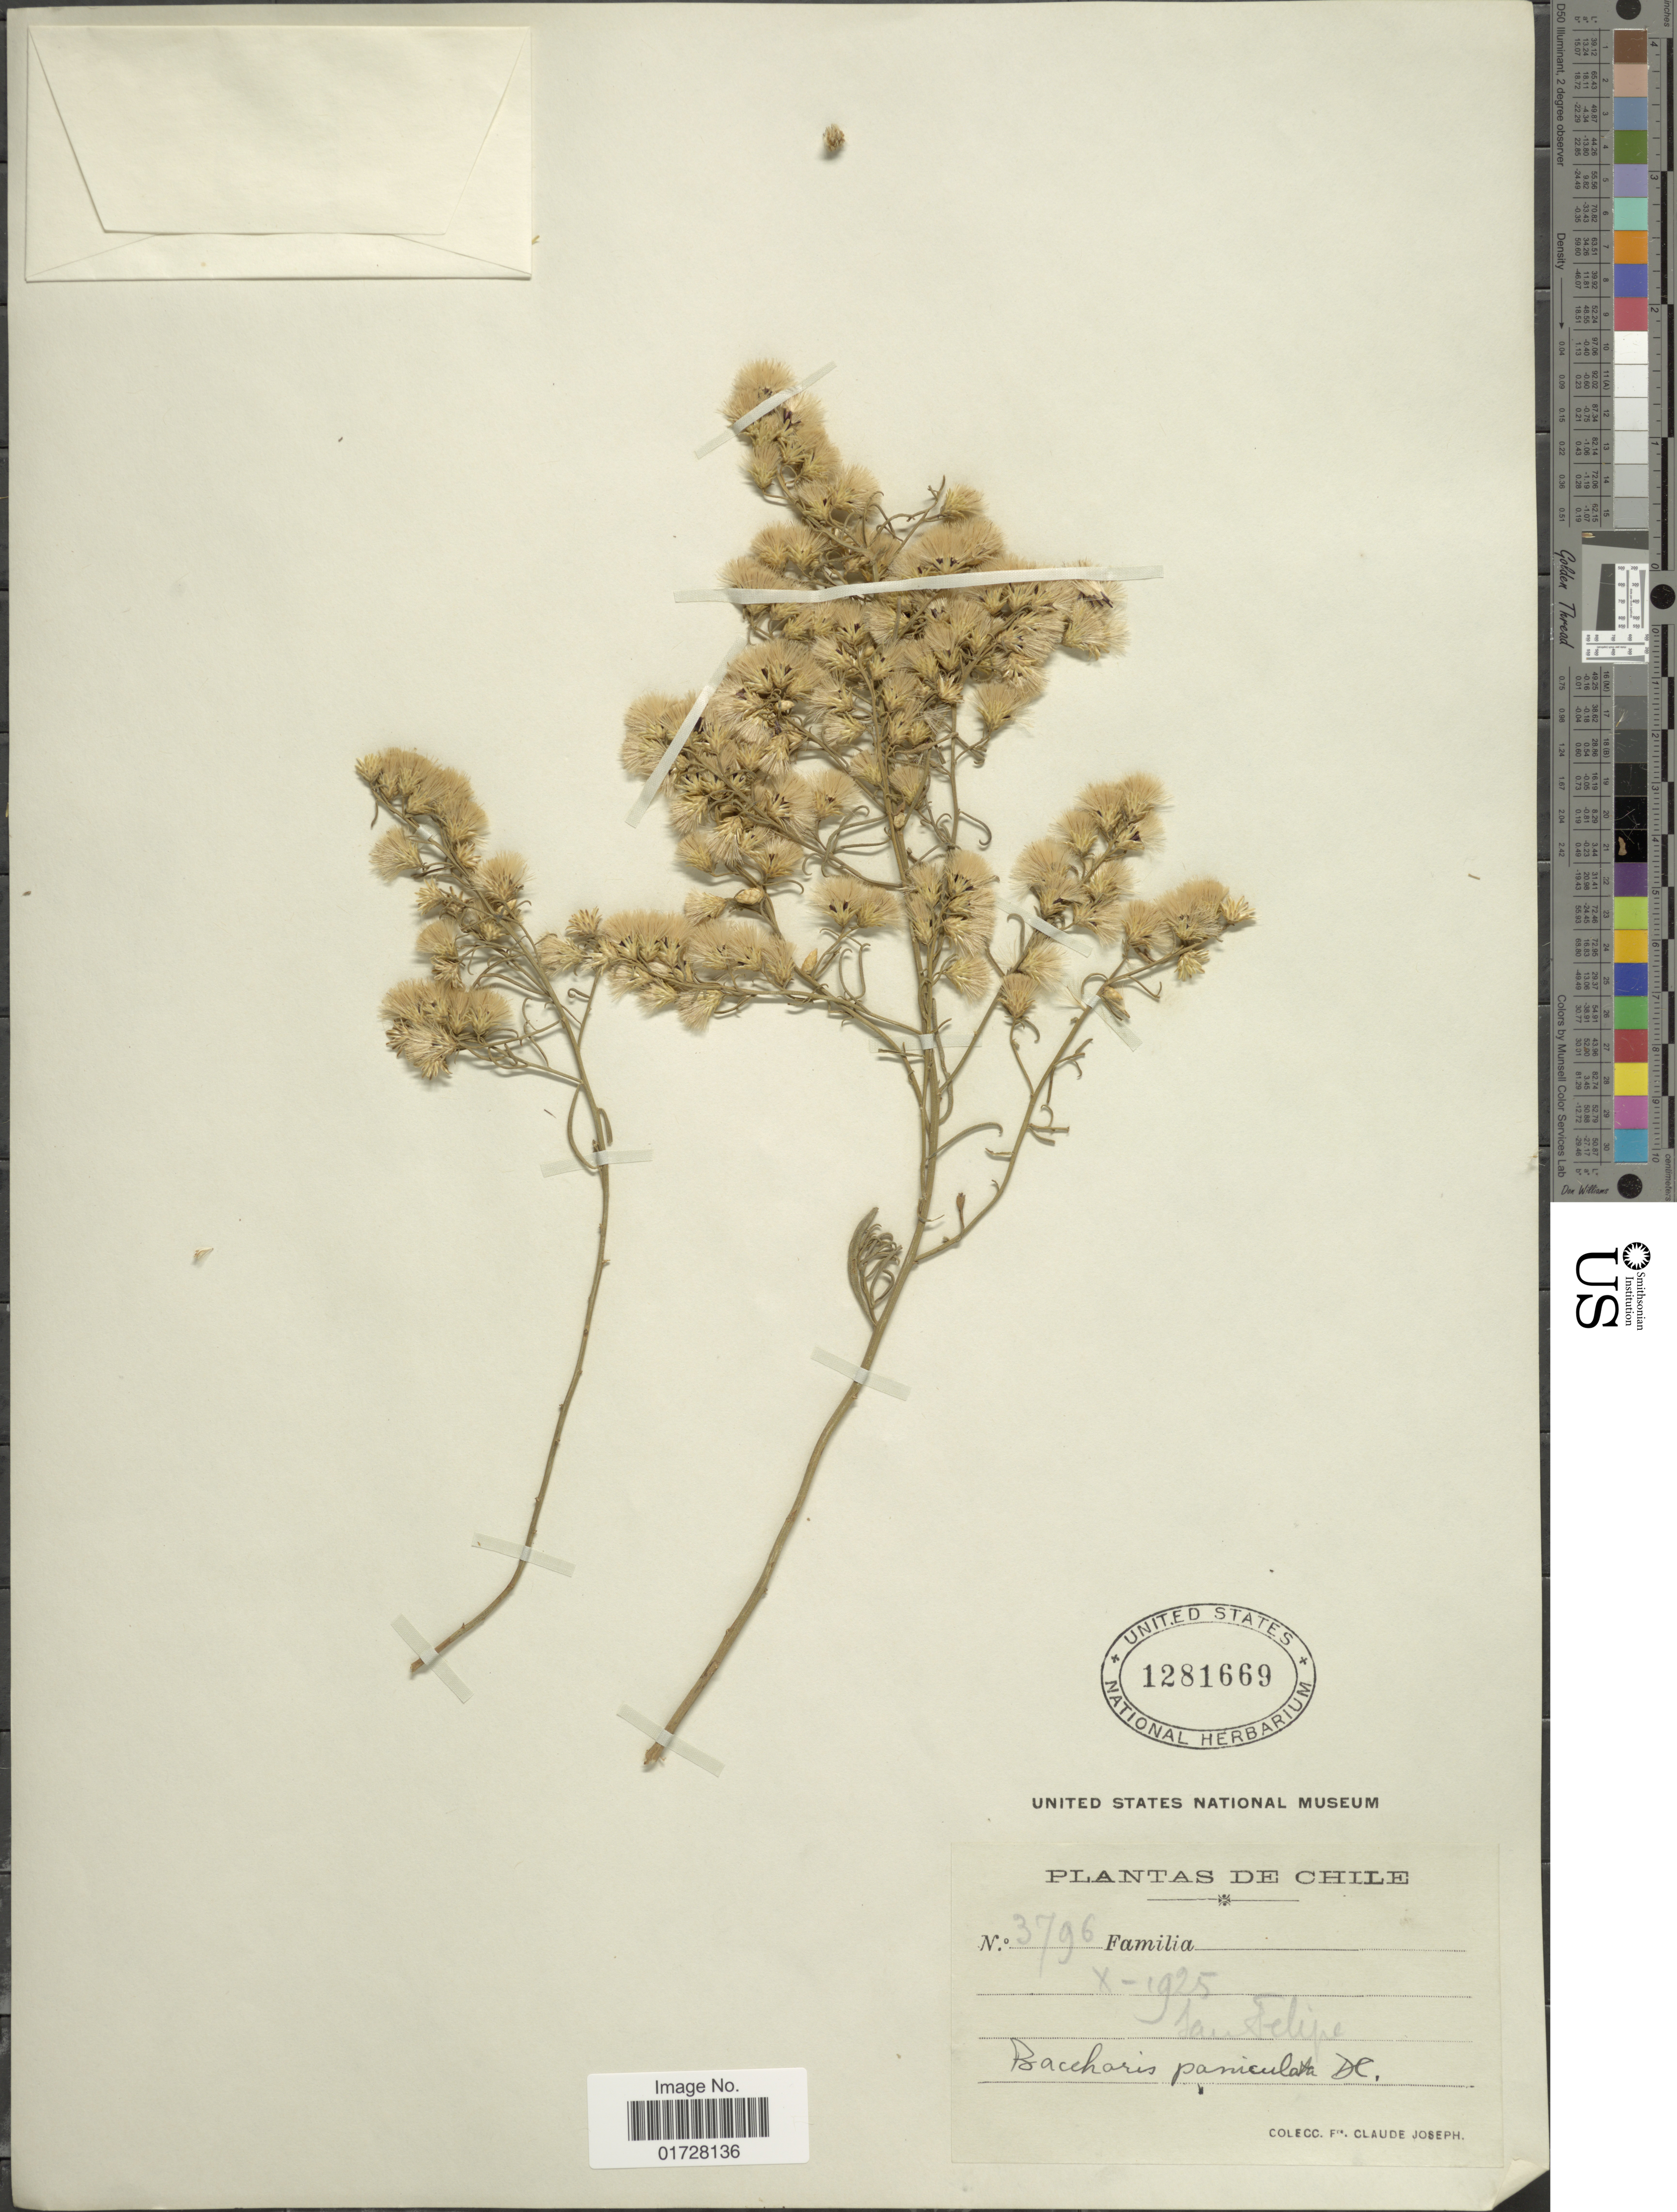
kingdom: Plantae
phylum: Tracheophyta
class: Magnoliopsida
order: Asterales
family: Asteraceae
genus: Baccharis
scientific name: Baccharis paniculata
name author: DC.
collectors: Bro. Claude-Joseph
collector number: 3796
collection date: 1925-10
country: Chile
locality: San Felipe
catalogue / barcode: US 1281669